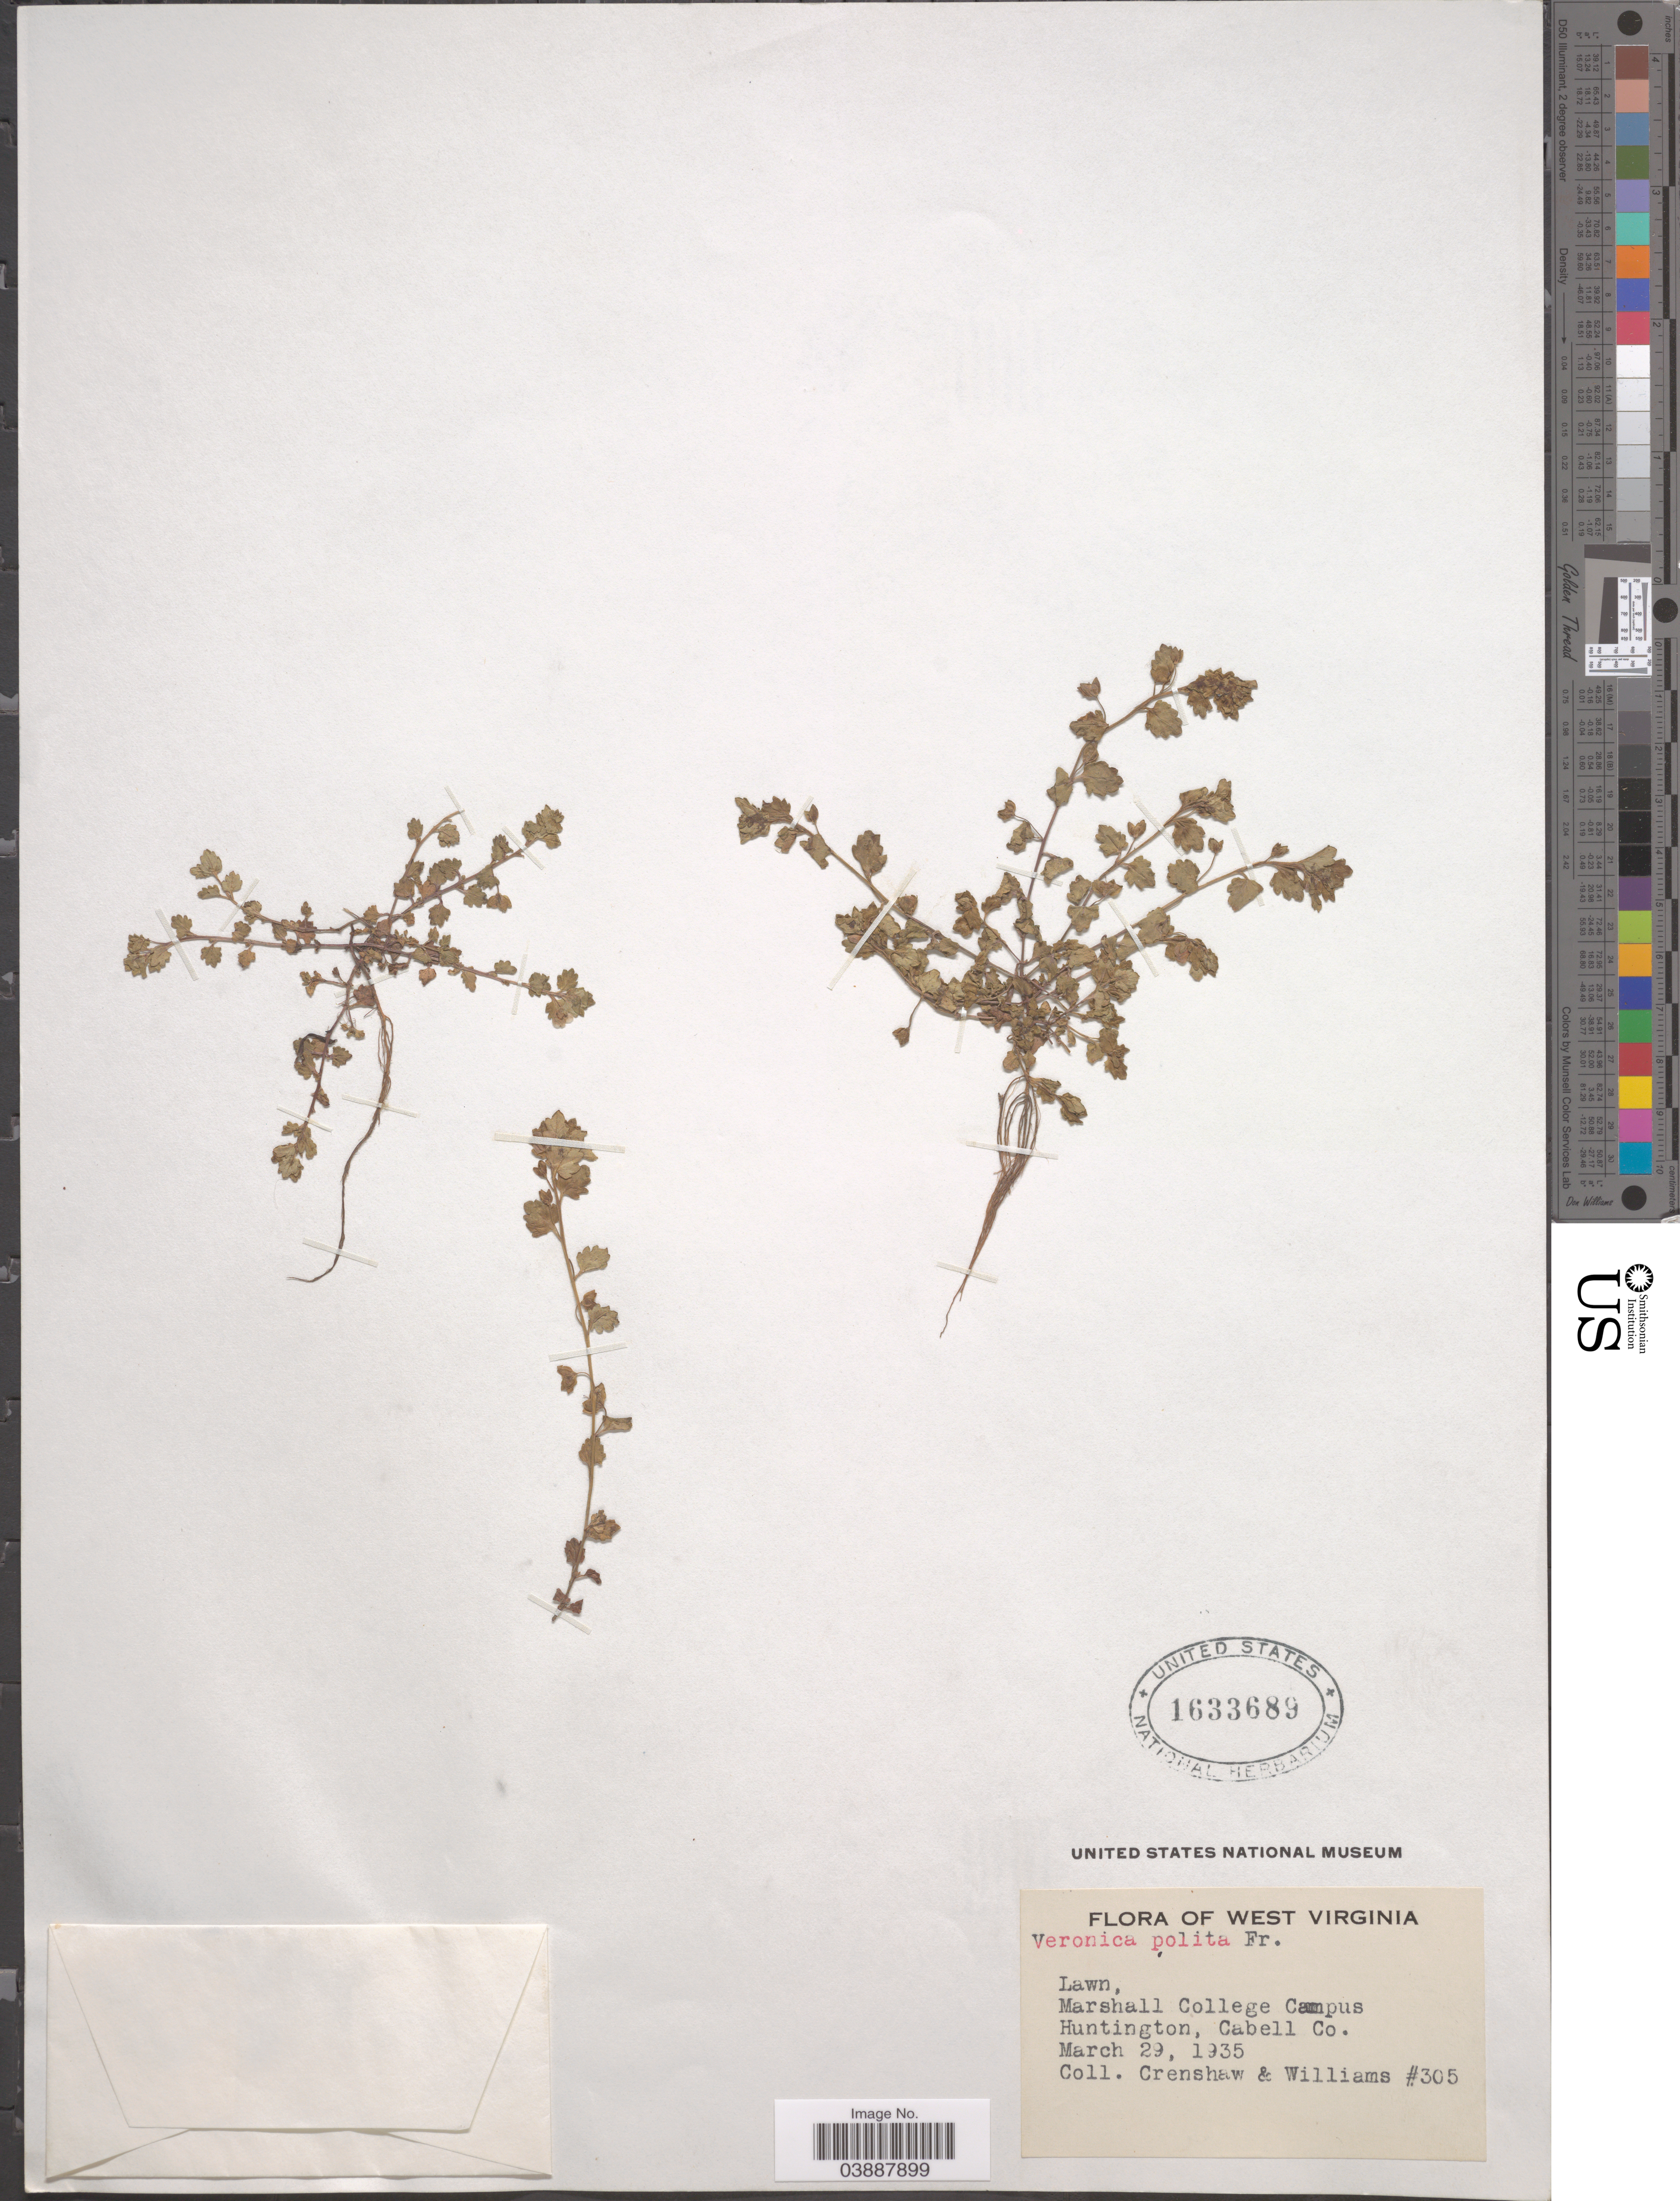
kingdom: Plantae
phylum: Tracheophyta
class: Magnoliopsida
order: Lamiales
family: Plantaginaceae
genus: Veronica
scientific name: Veronica polita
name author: Fr.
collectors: Crenshaw & -- Williams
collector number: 305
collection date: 1935-03-29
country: United States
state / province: West Virginia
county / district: Cabell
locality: Lawn, Marshall College Campus. Huntinton, Cabell Co.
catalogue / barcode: US 1633689